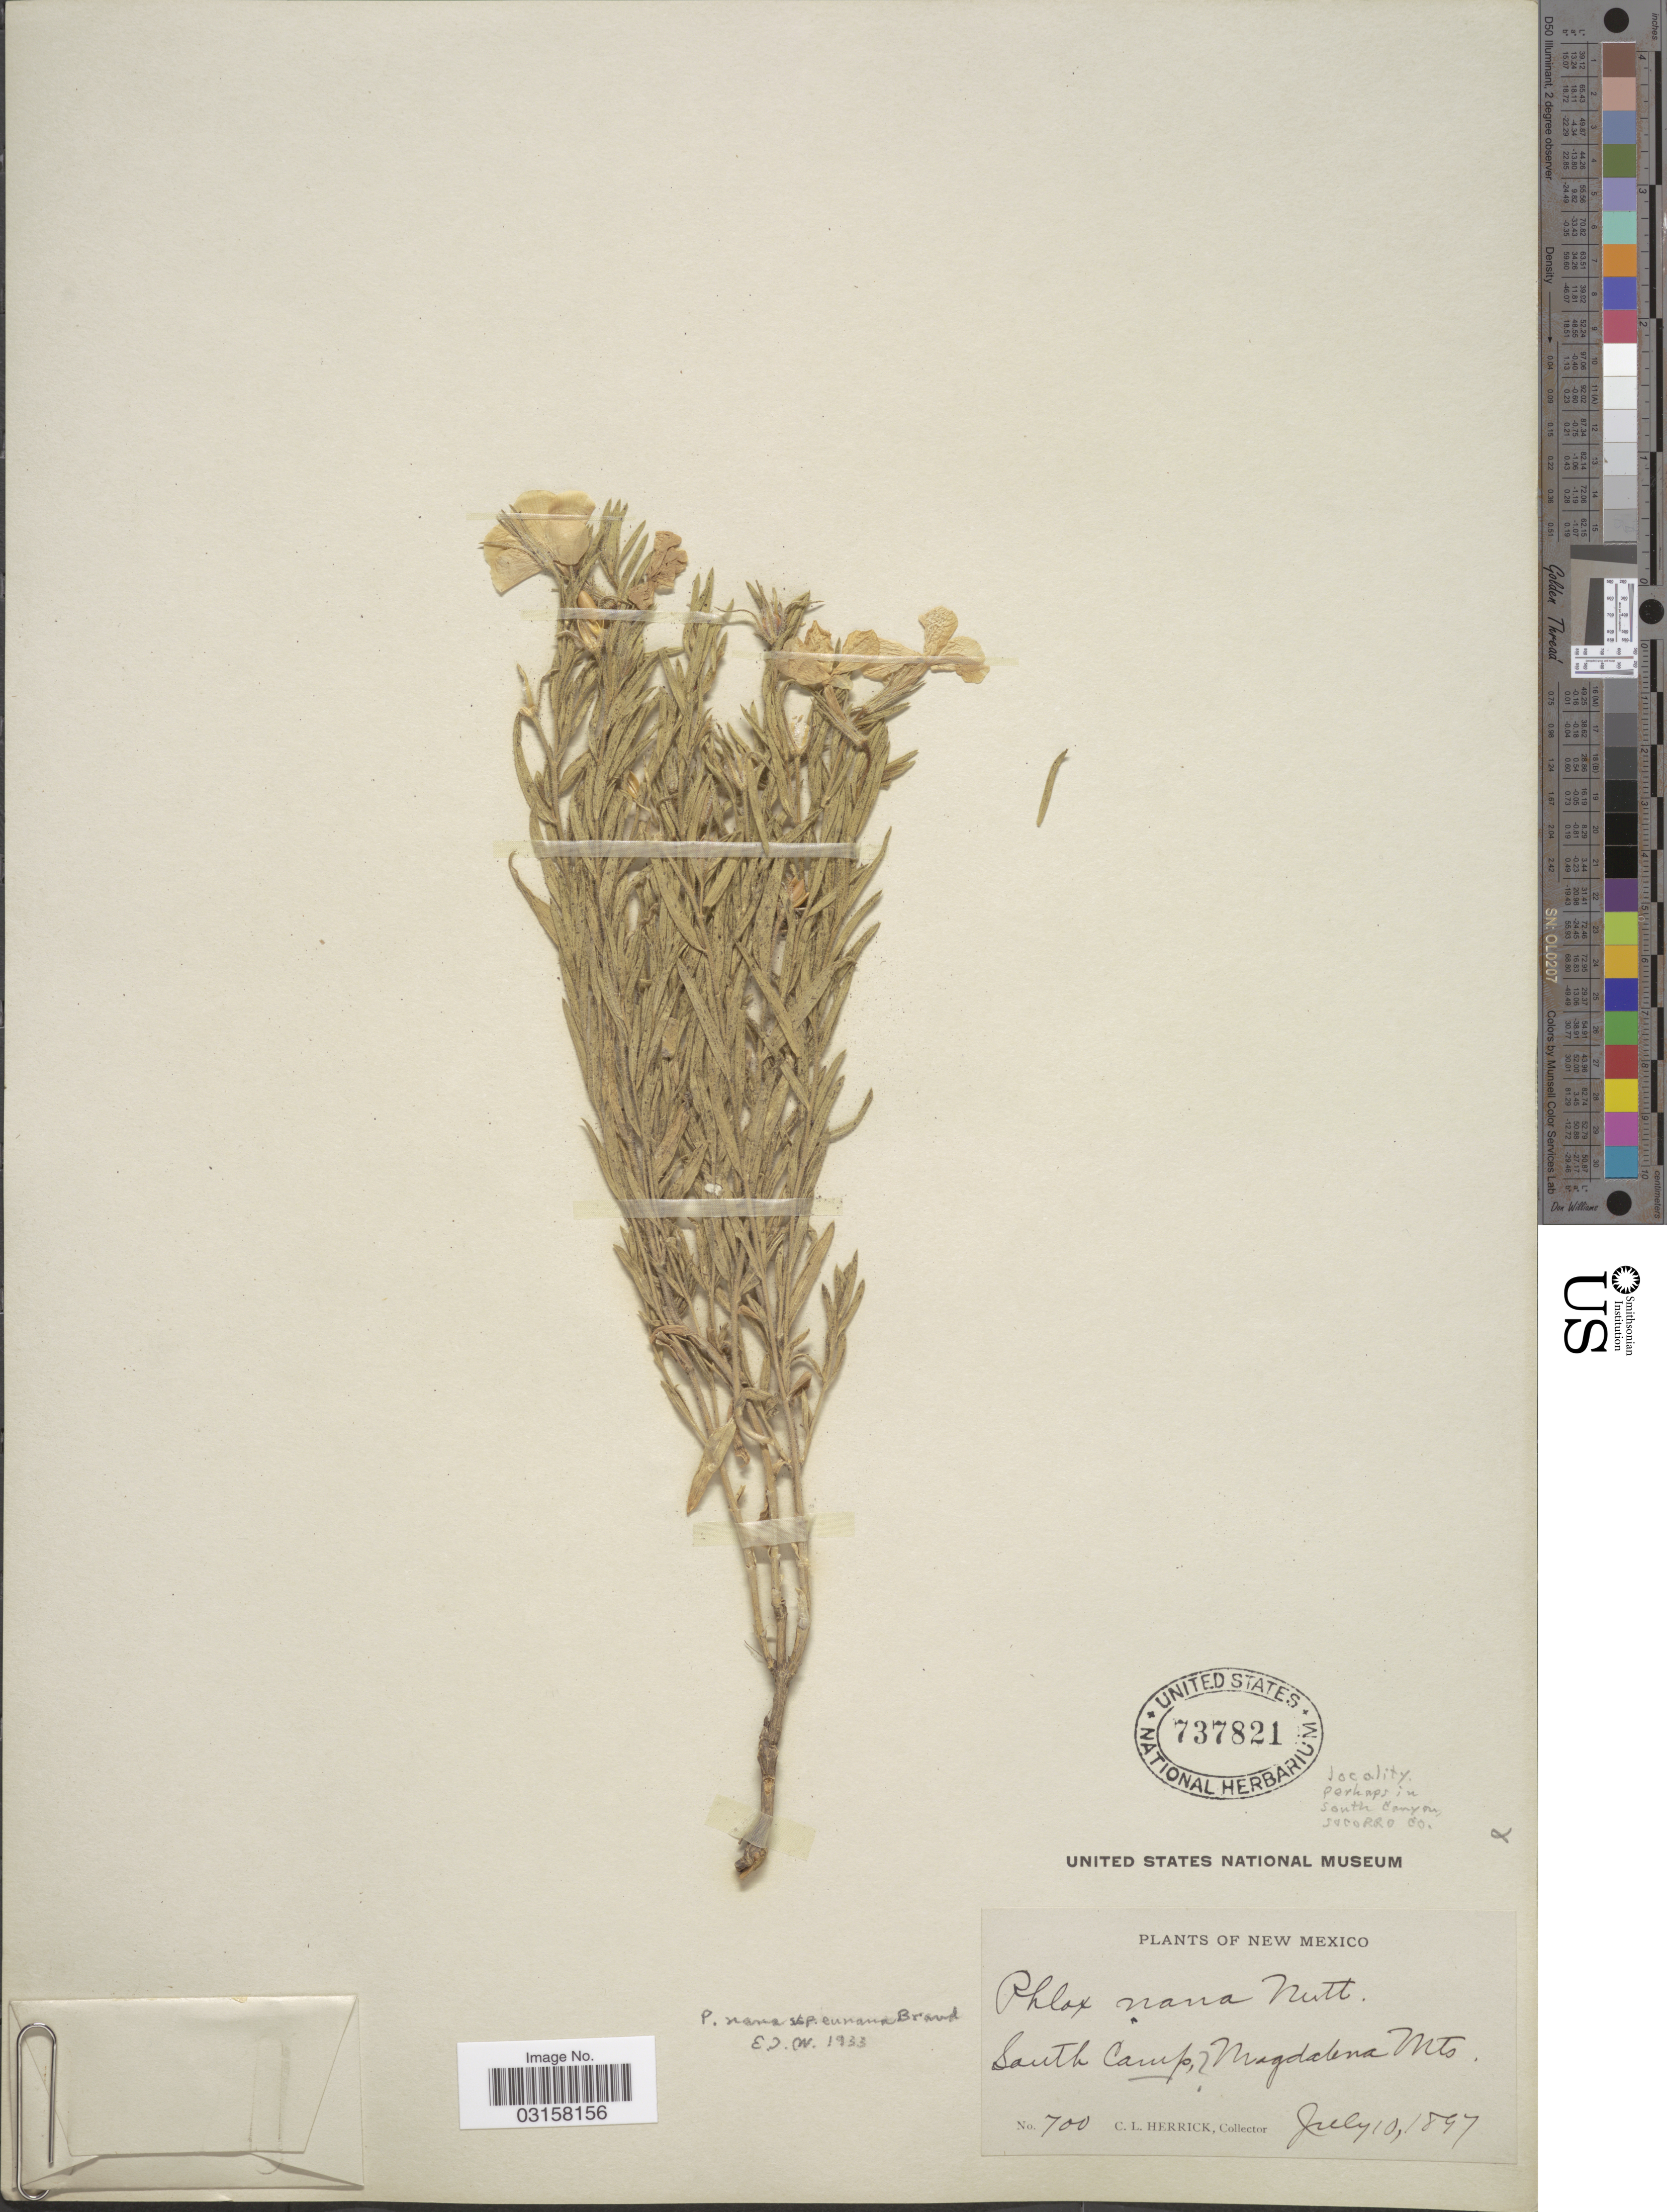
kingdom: Plantae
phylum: Tracheophyta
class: Magnoliopsida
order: Ericales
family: Polemoniaceae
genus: Phlox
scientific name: Phlox nana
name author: Nutt.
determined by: Mayfield, M. H.; Ferguson, C. J.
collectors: C. Herrick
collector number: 700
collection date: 1897-07-10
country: United States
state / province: New Mexico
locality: South Camp [unsure placement], Magdalena Mts.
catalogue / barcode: US 737821